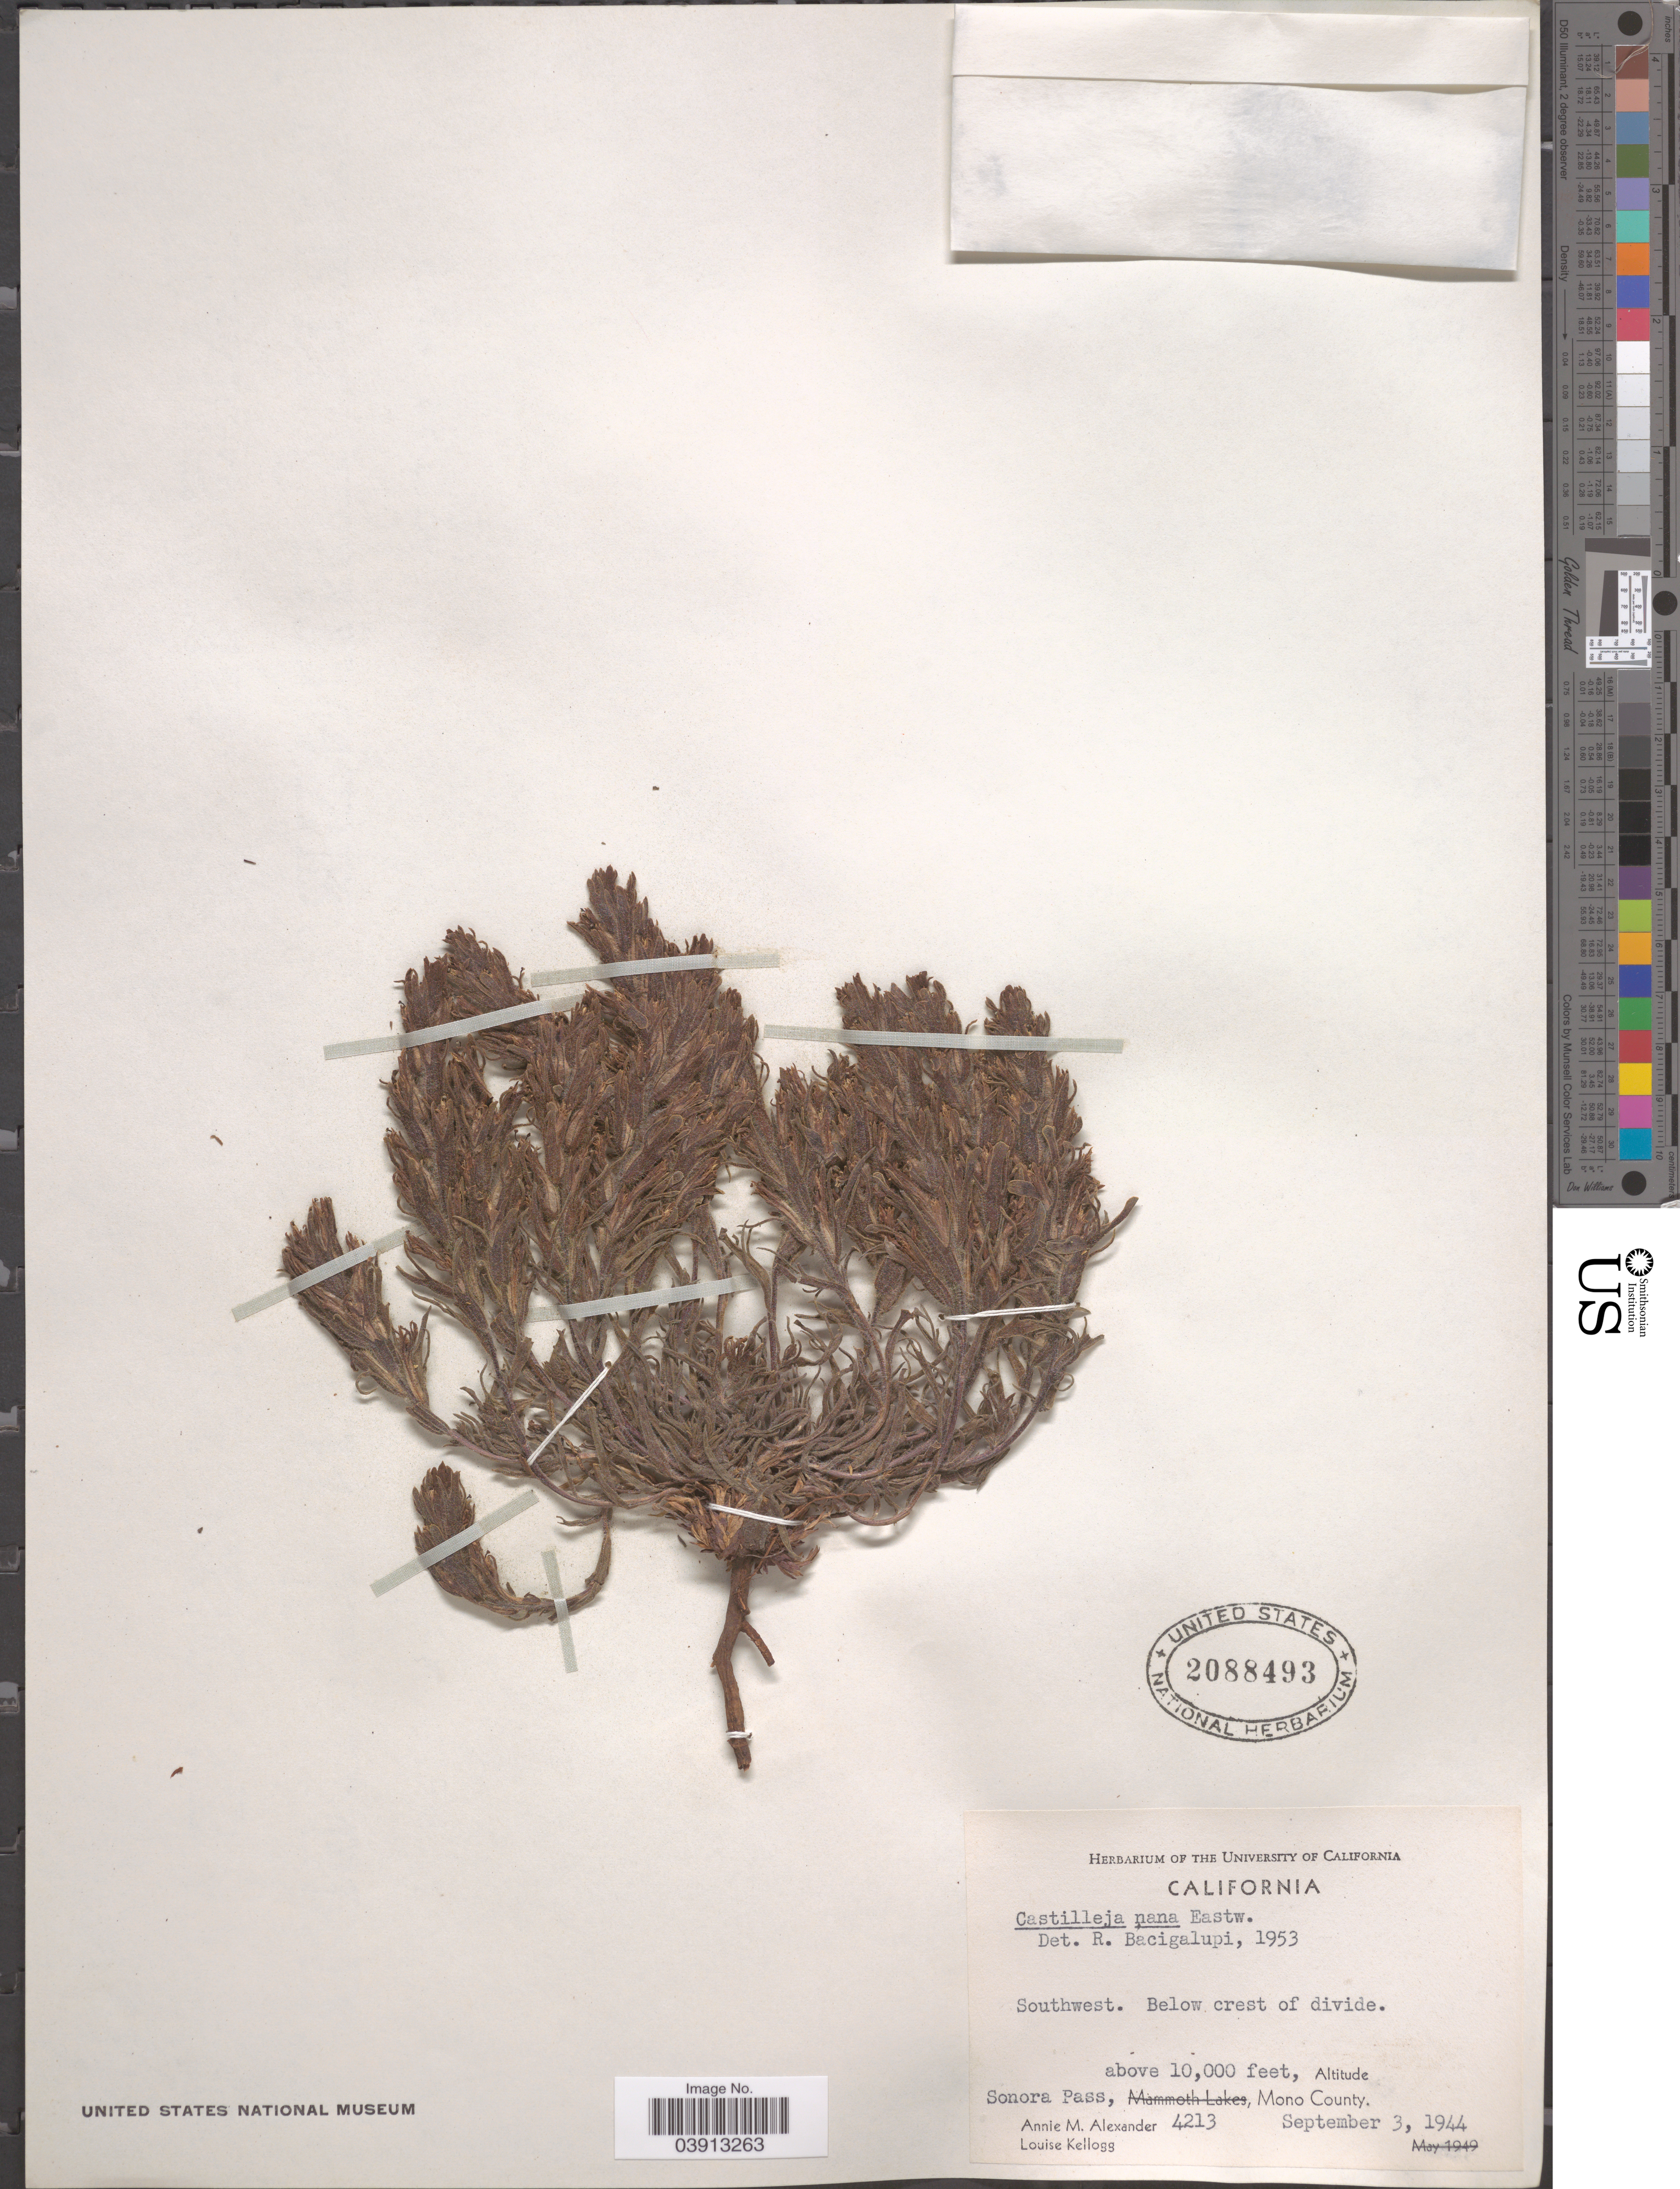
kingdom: Plantae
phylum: Tracheophyta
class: Magnoliopsida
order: Lamiales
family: Orobanchaceae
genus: Castilleja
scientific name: Castilleja nana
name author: Eastw.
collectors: A. M. Alexander & L. Kellogg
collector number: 4213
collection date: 1944-09-03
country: United States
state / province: California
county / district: Mono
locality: Southwest. Below crest of divide. Sonora Pass, Mono County.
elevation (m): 3048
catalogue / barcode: US 2088493